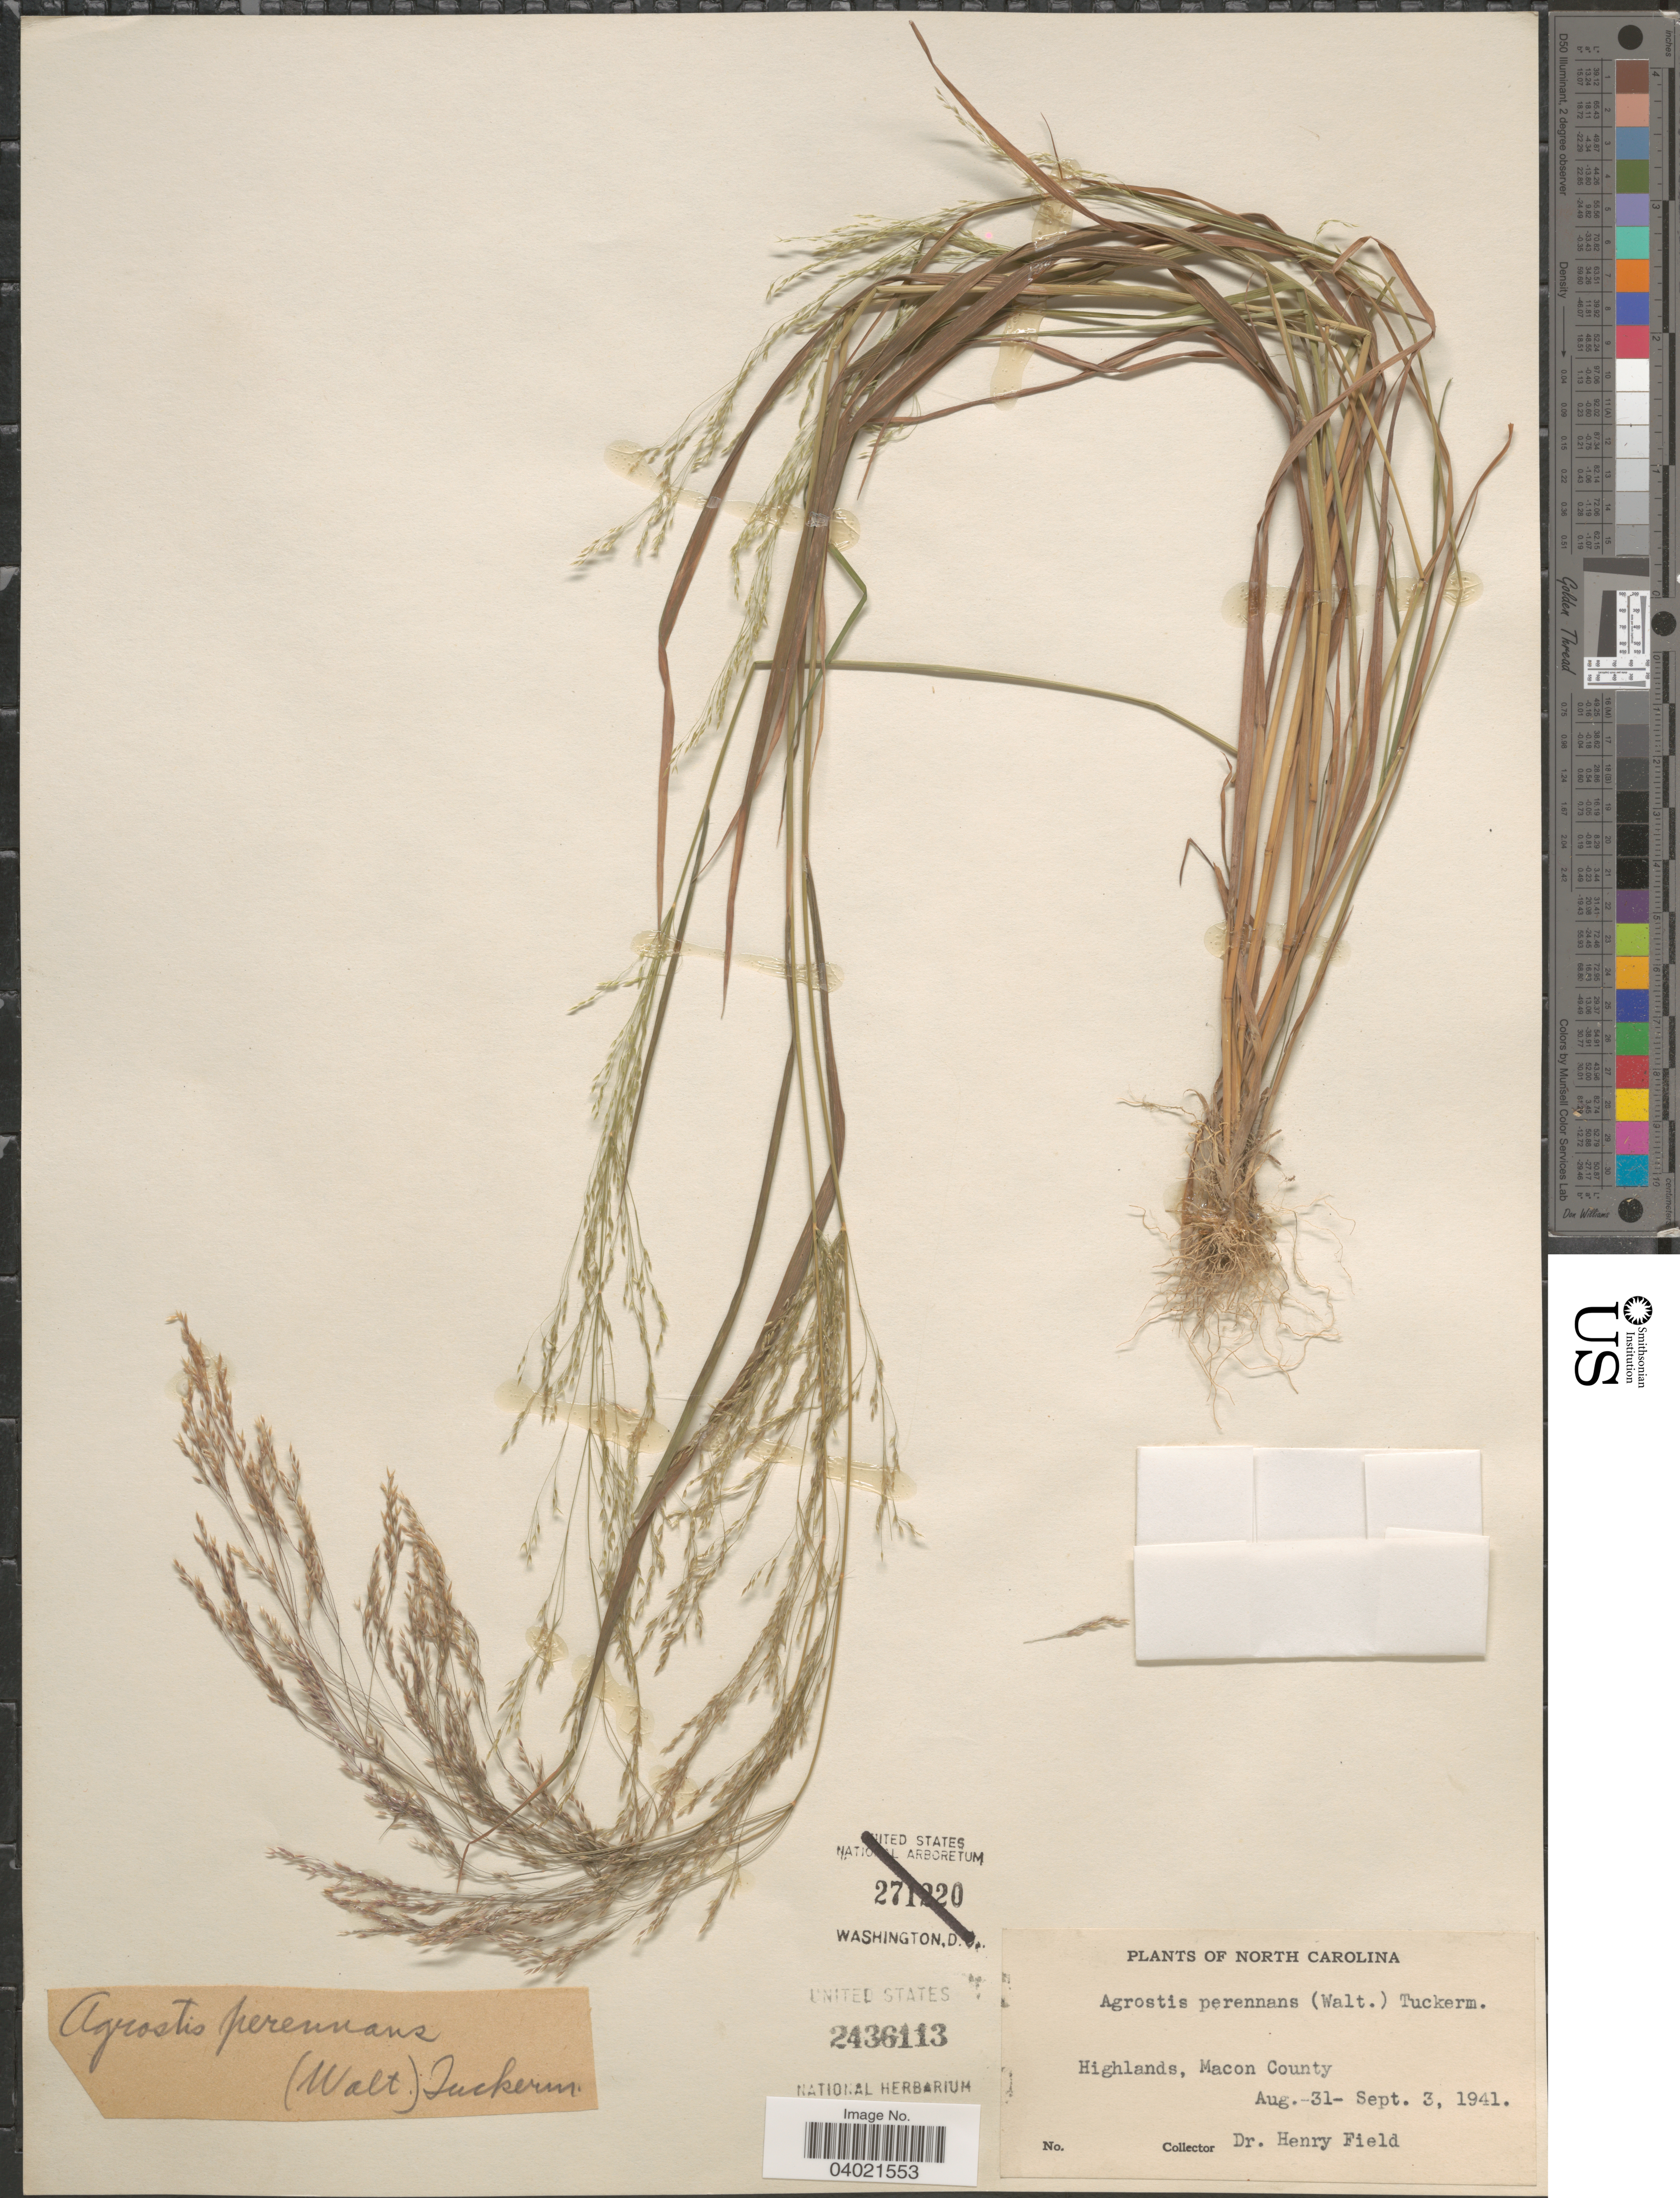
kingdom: Plantae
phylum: Tracheophyta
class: Liliopsida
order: Poales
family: Poaceae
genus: Agrostis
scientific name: Agrostis perennans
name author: (Walter) Tuck.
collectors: H. Field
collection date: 1941-08-31/1941-09-03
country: United States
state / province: North Carolina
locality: Highlands, Macon County.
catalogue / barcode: US 2436113